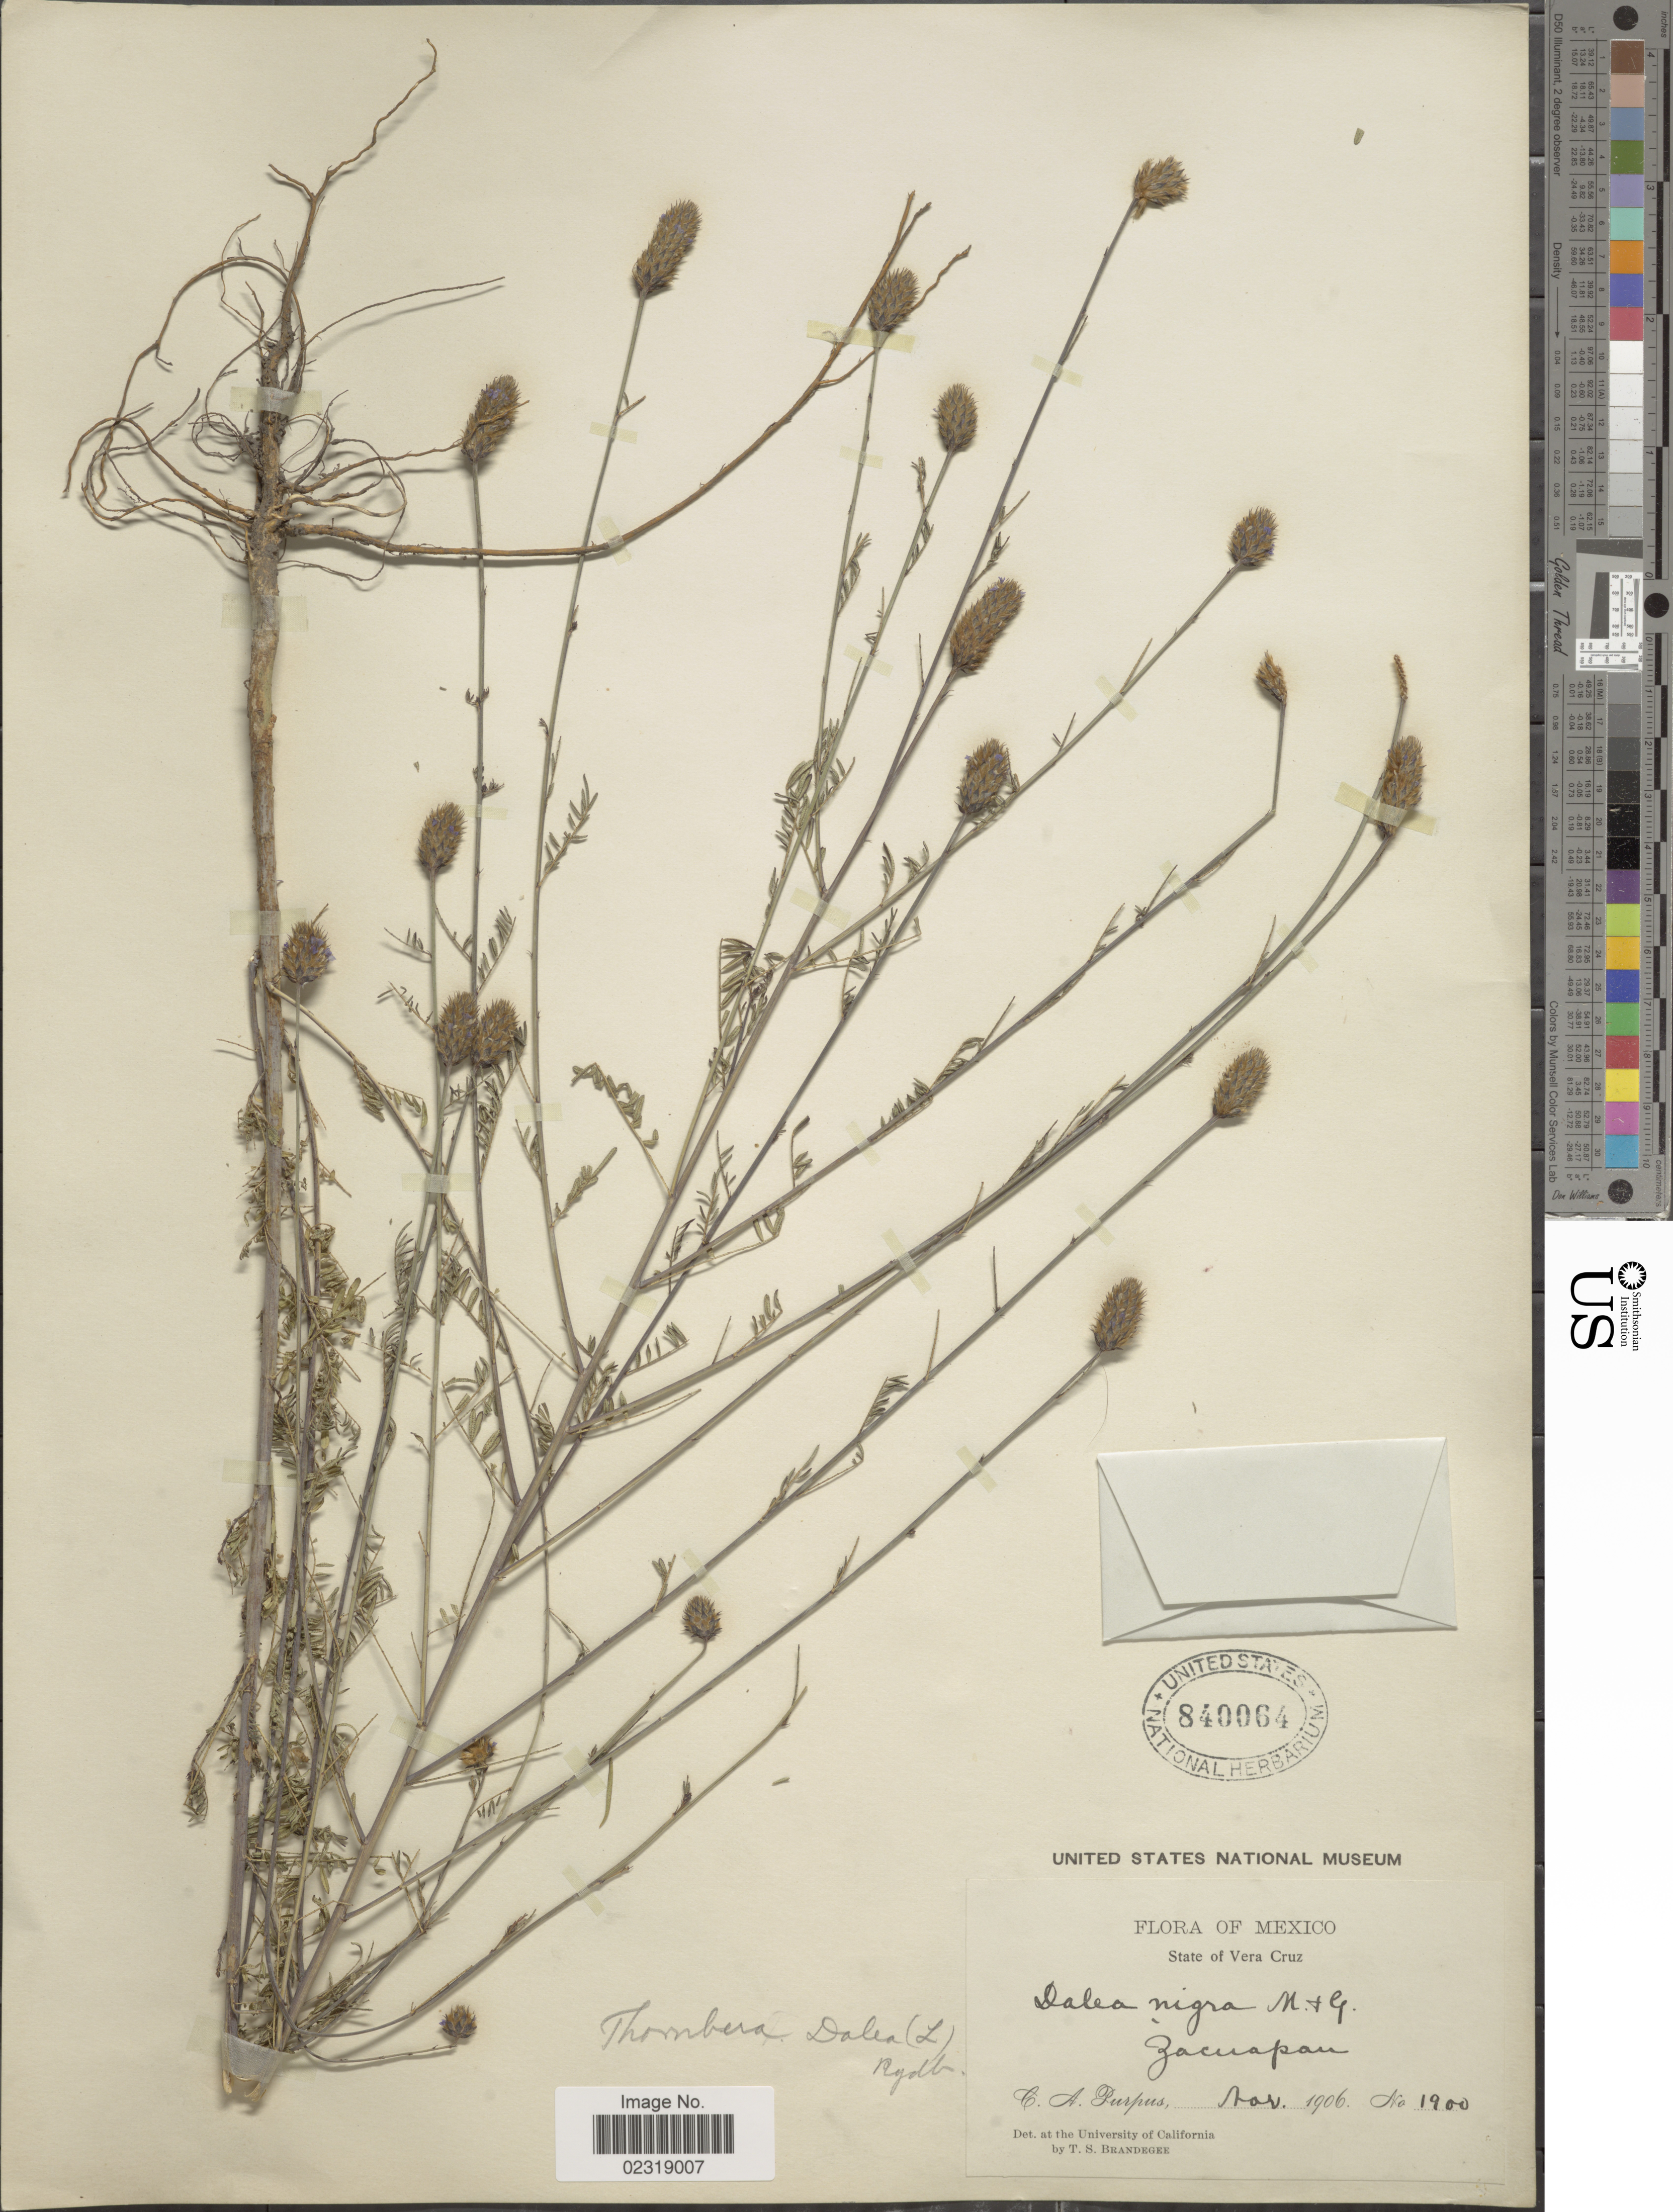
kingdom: Plantae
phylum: Tracheophyta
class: Magnoliopsida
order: Fabales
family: Fabaceae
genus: Dalea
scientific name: Dalea cliffortiana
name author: Willd.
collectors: C. A. Purpus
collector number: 1900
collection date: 1906-11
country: Mexico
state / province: Veracruz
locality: Vera Cruz, Zacuapan (misspelled: should be Zacualpan)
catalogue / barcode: US 840064